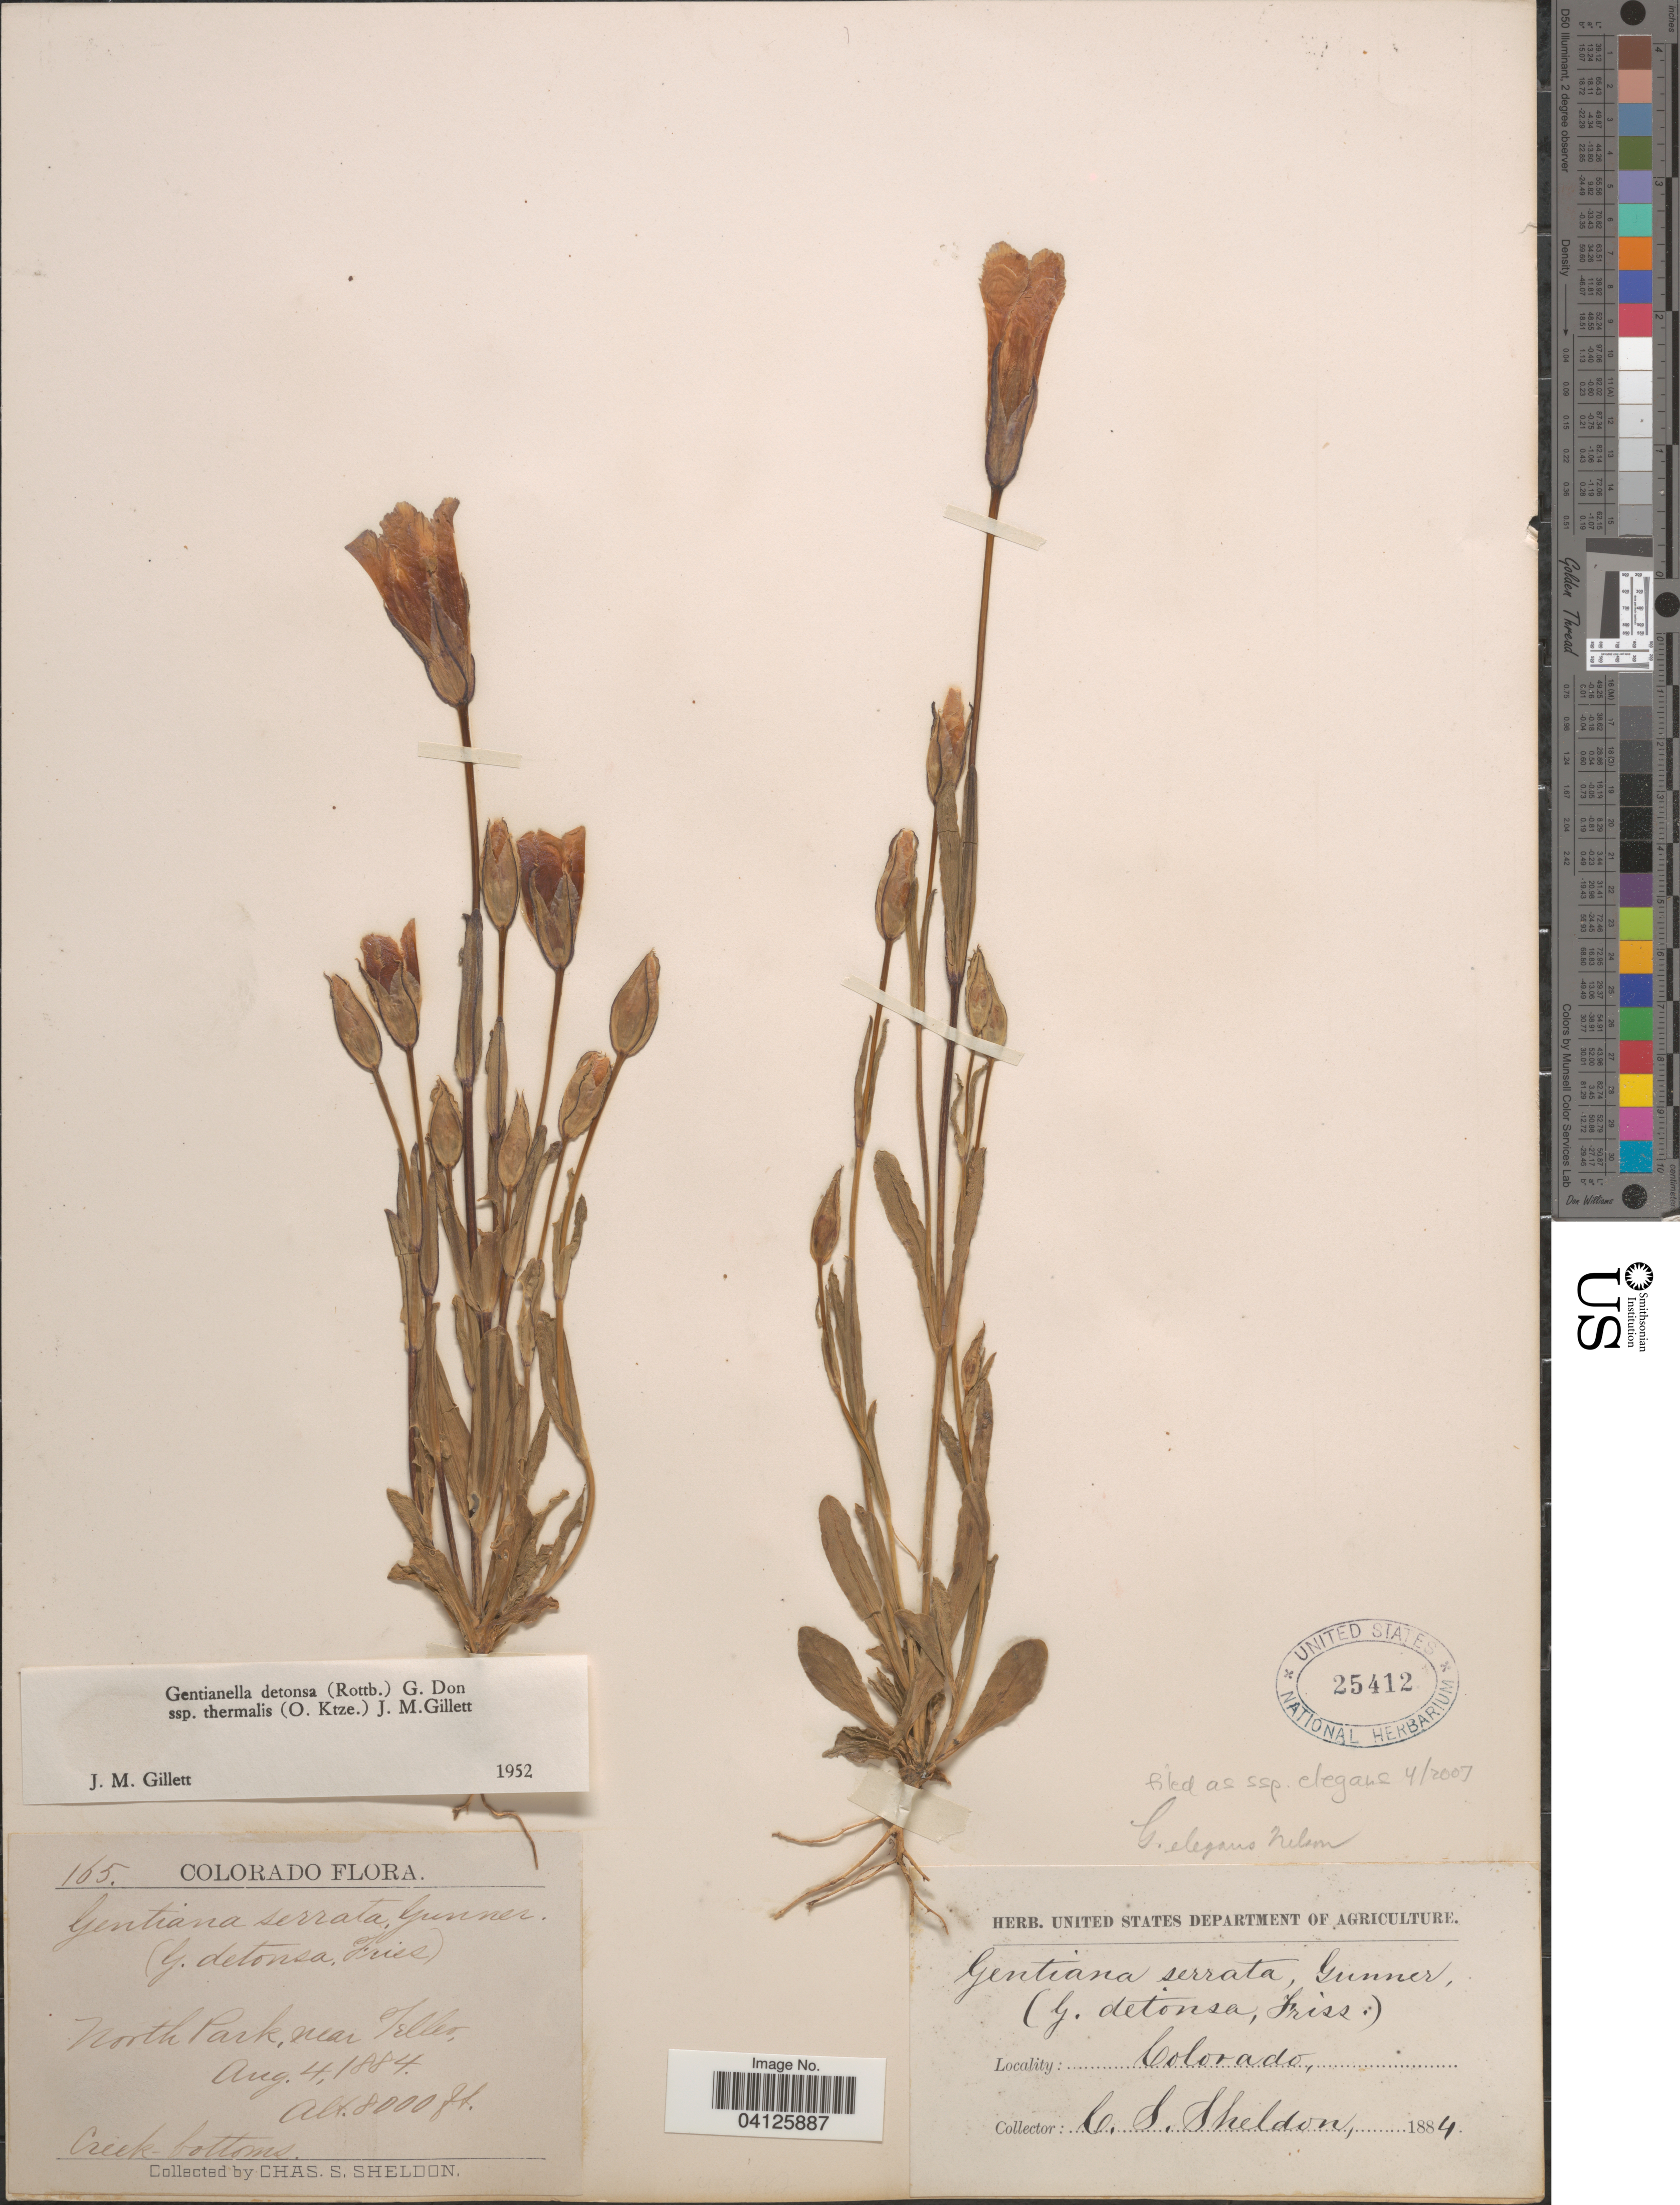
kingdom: Plantae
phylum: Tracheophyta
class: Magnoliopsida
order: Gentianales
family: Gentianaceae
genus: Gentianella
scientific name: Gentianella detonsa subsp. elegans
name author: (A. Gray) J.M. Gillett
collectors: C. S. Sheldon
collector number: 165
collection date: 1884-08-04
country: United States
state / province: Colorado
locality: North Park, near Teller.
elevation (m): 2438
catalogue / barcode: US 25412